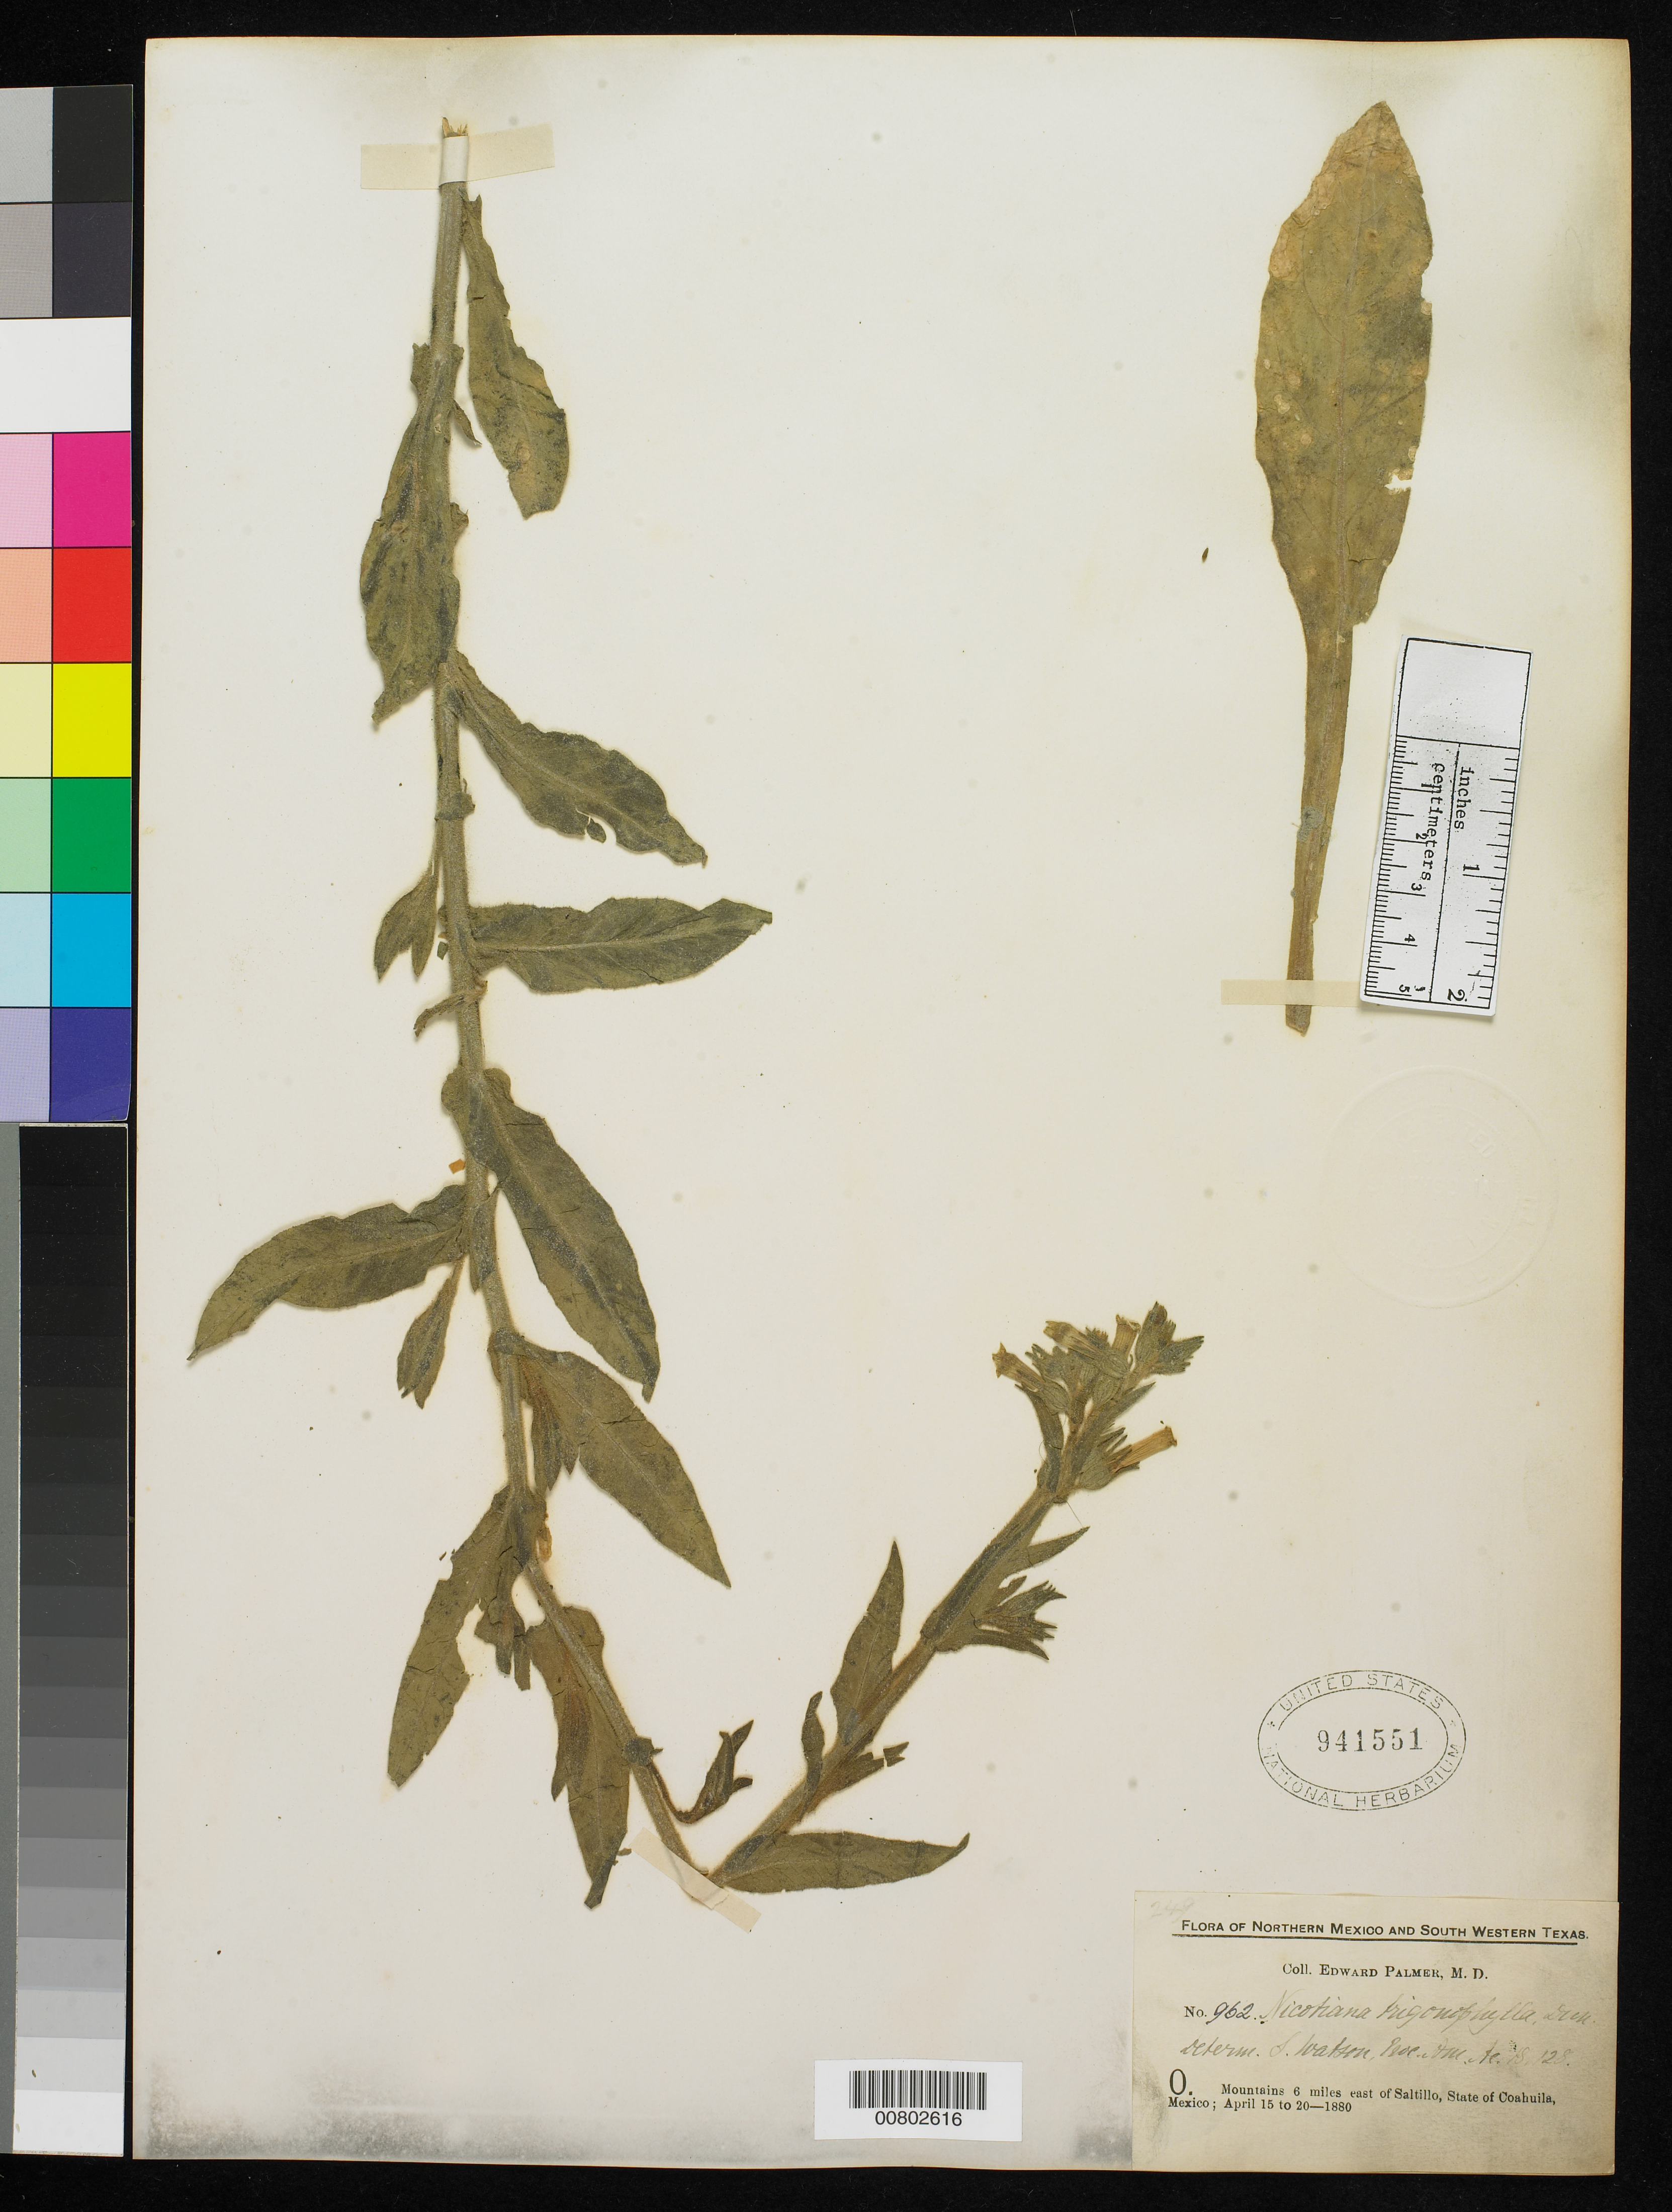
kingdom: Plantae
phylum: Tracheophyta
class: Magnoliopsida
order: Solanales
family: Solanaceae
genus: Nicotiana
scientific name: Nicotiana trigonophylla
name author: Dunal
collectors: E. Palmer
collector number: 962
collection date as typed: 15 Apr 1880 to 20 Apr 1880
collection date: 1880-04-15/1880-04-20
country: Mexico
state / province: Coahuila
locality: O. Mountains 6 miles east of Saltillo, Coahuila.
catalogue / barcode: US 941551